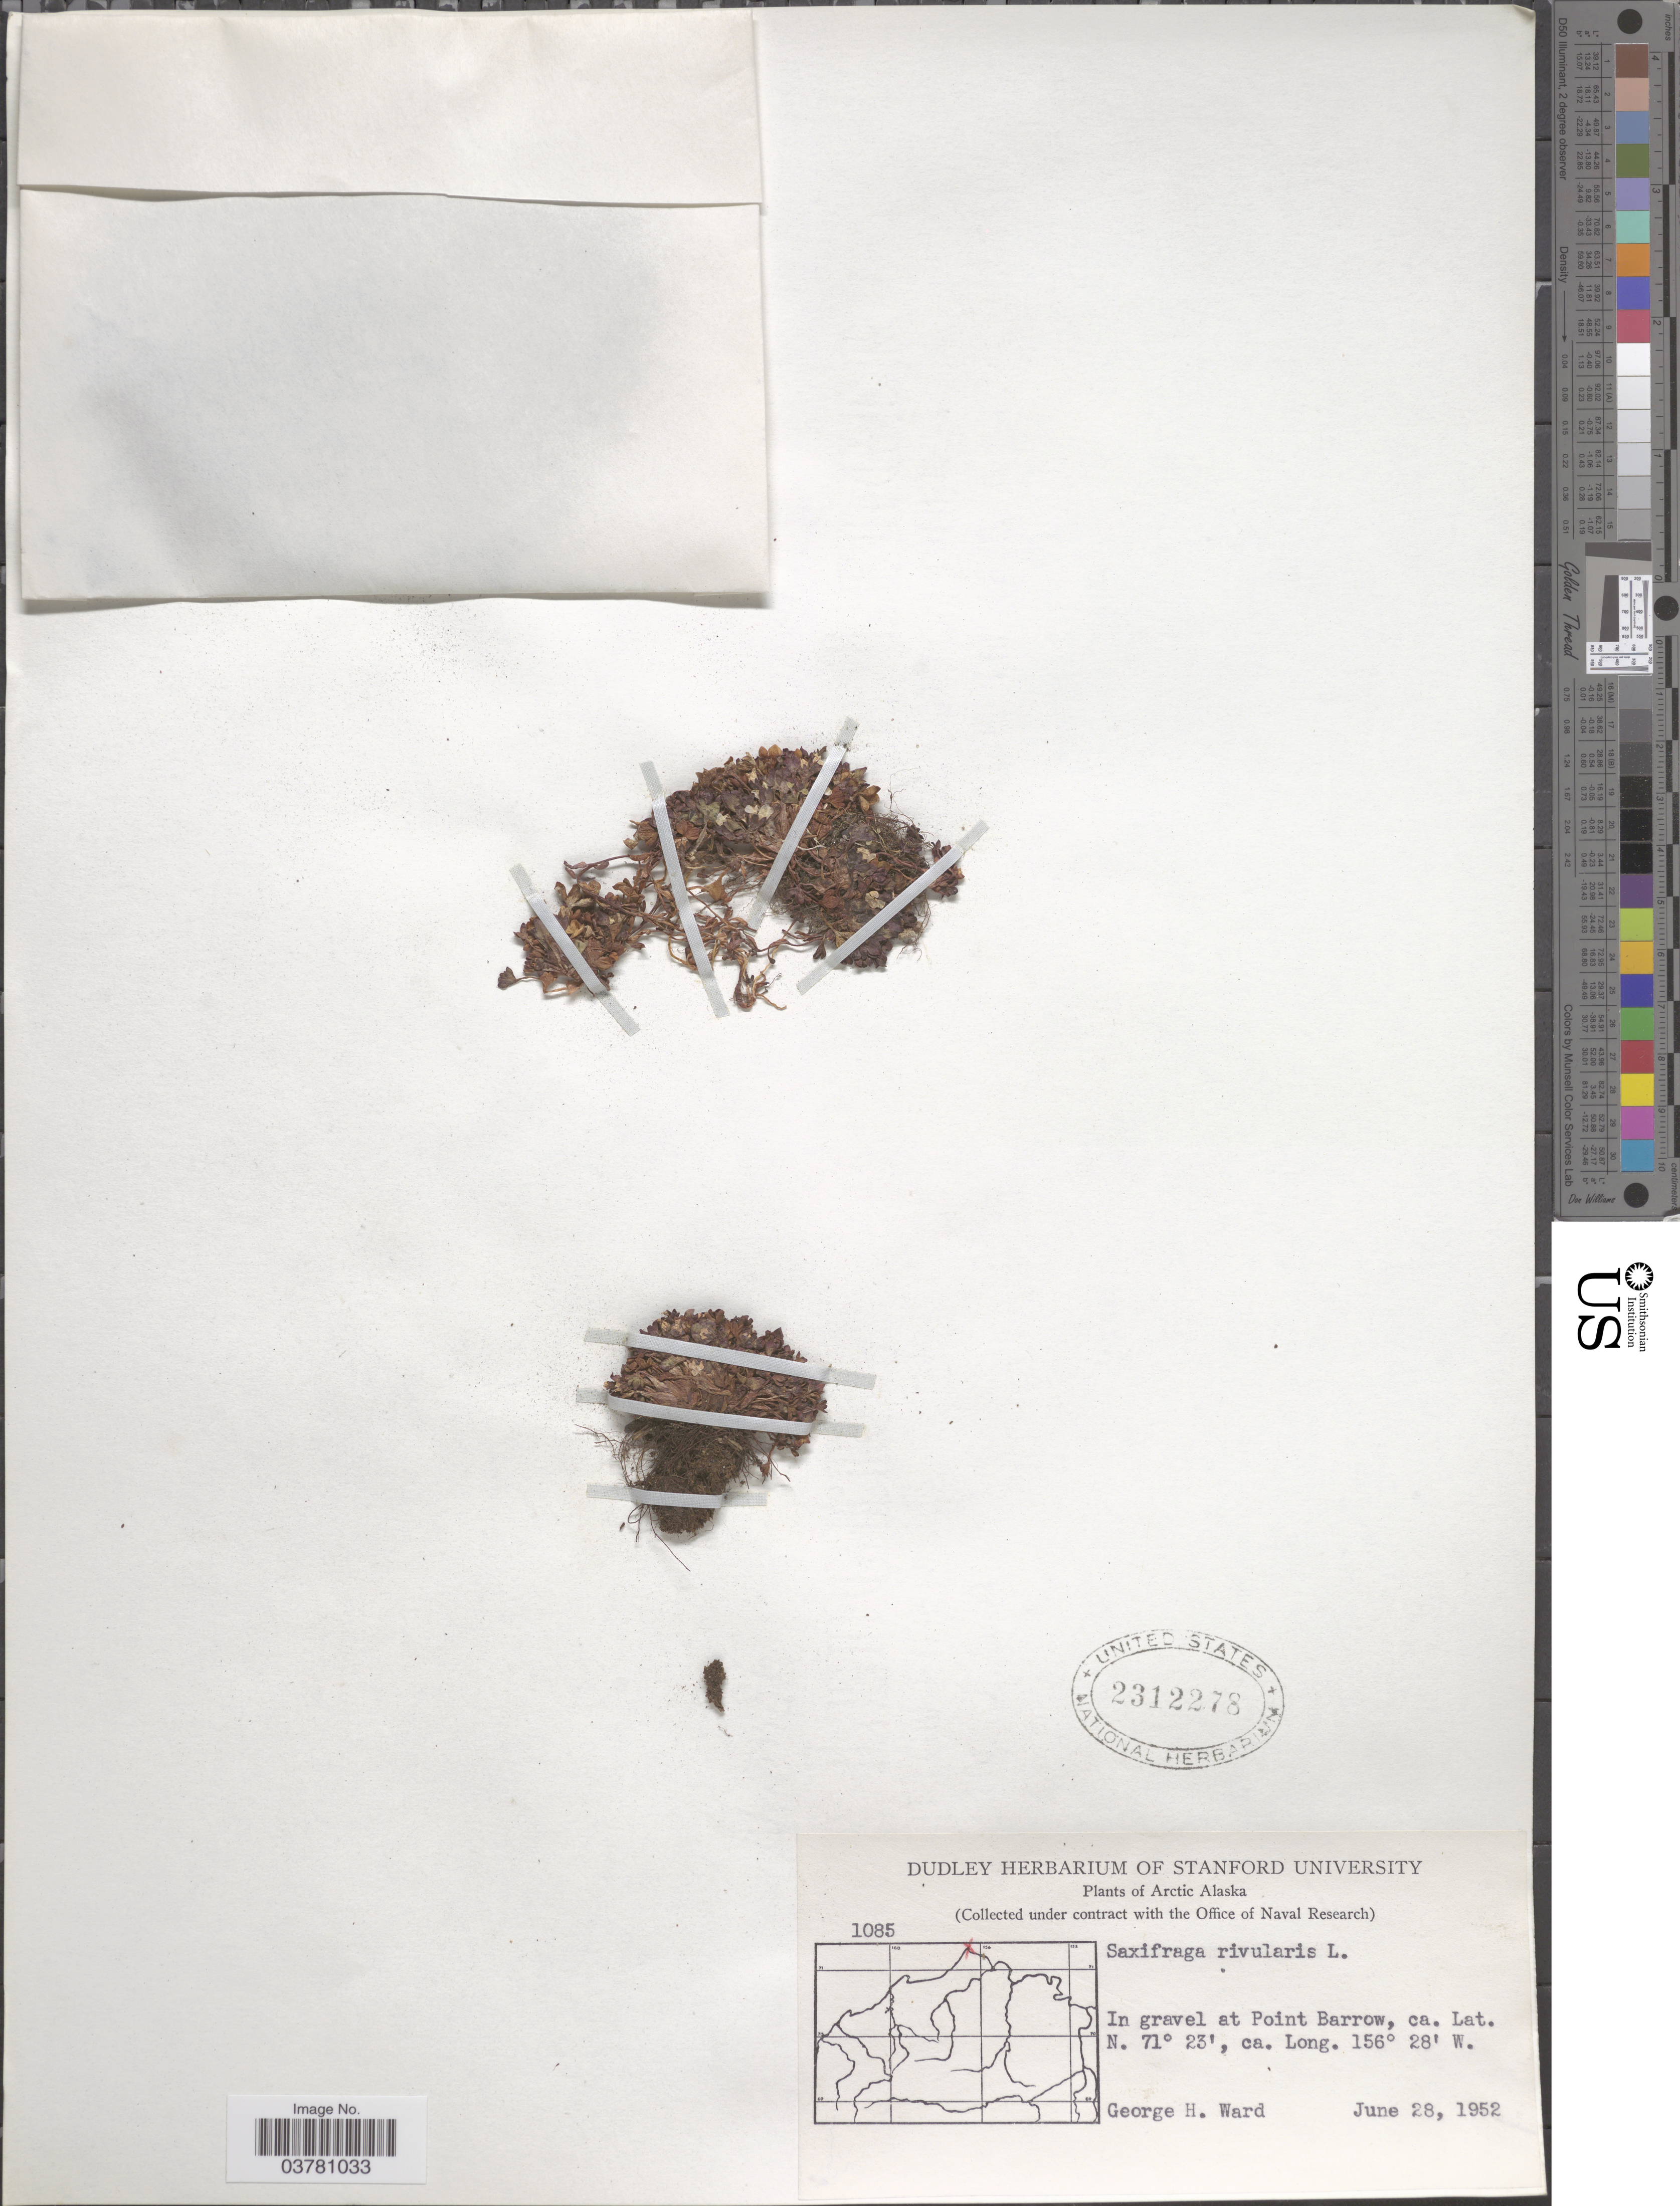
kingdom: Plantae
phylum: Tracheophyta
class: Magnoliopsida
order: Saxifragales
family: Saxifragaceae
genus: Saxifraga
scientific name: Saxifraga rivularis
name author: L.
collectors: G. H. Ward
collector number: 1085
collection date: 1952-06-28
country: United States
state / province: Alaska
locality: Arctic Alaska. In gravel at Point Barrow.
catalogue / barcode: US 2312278